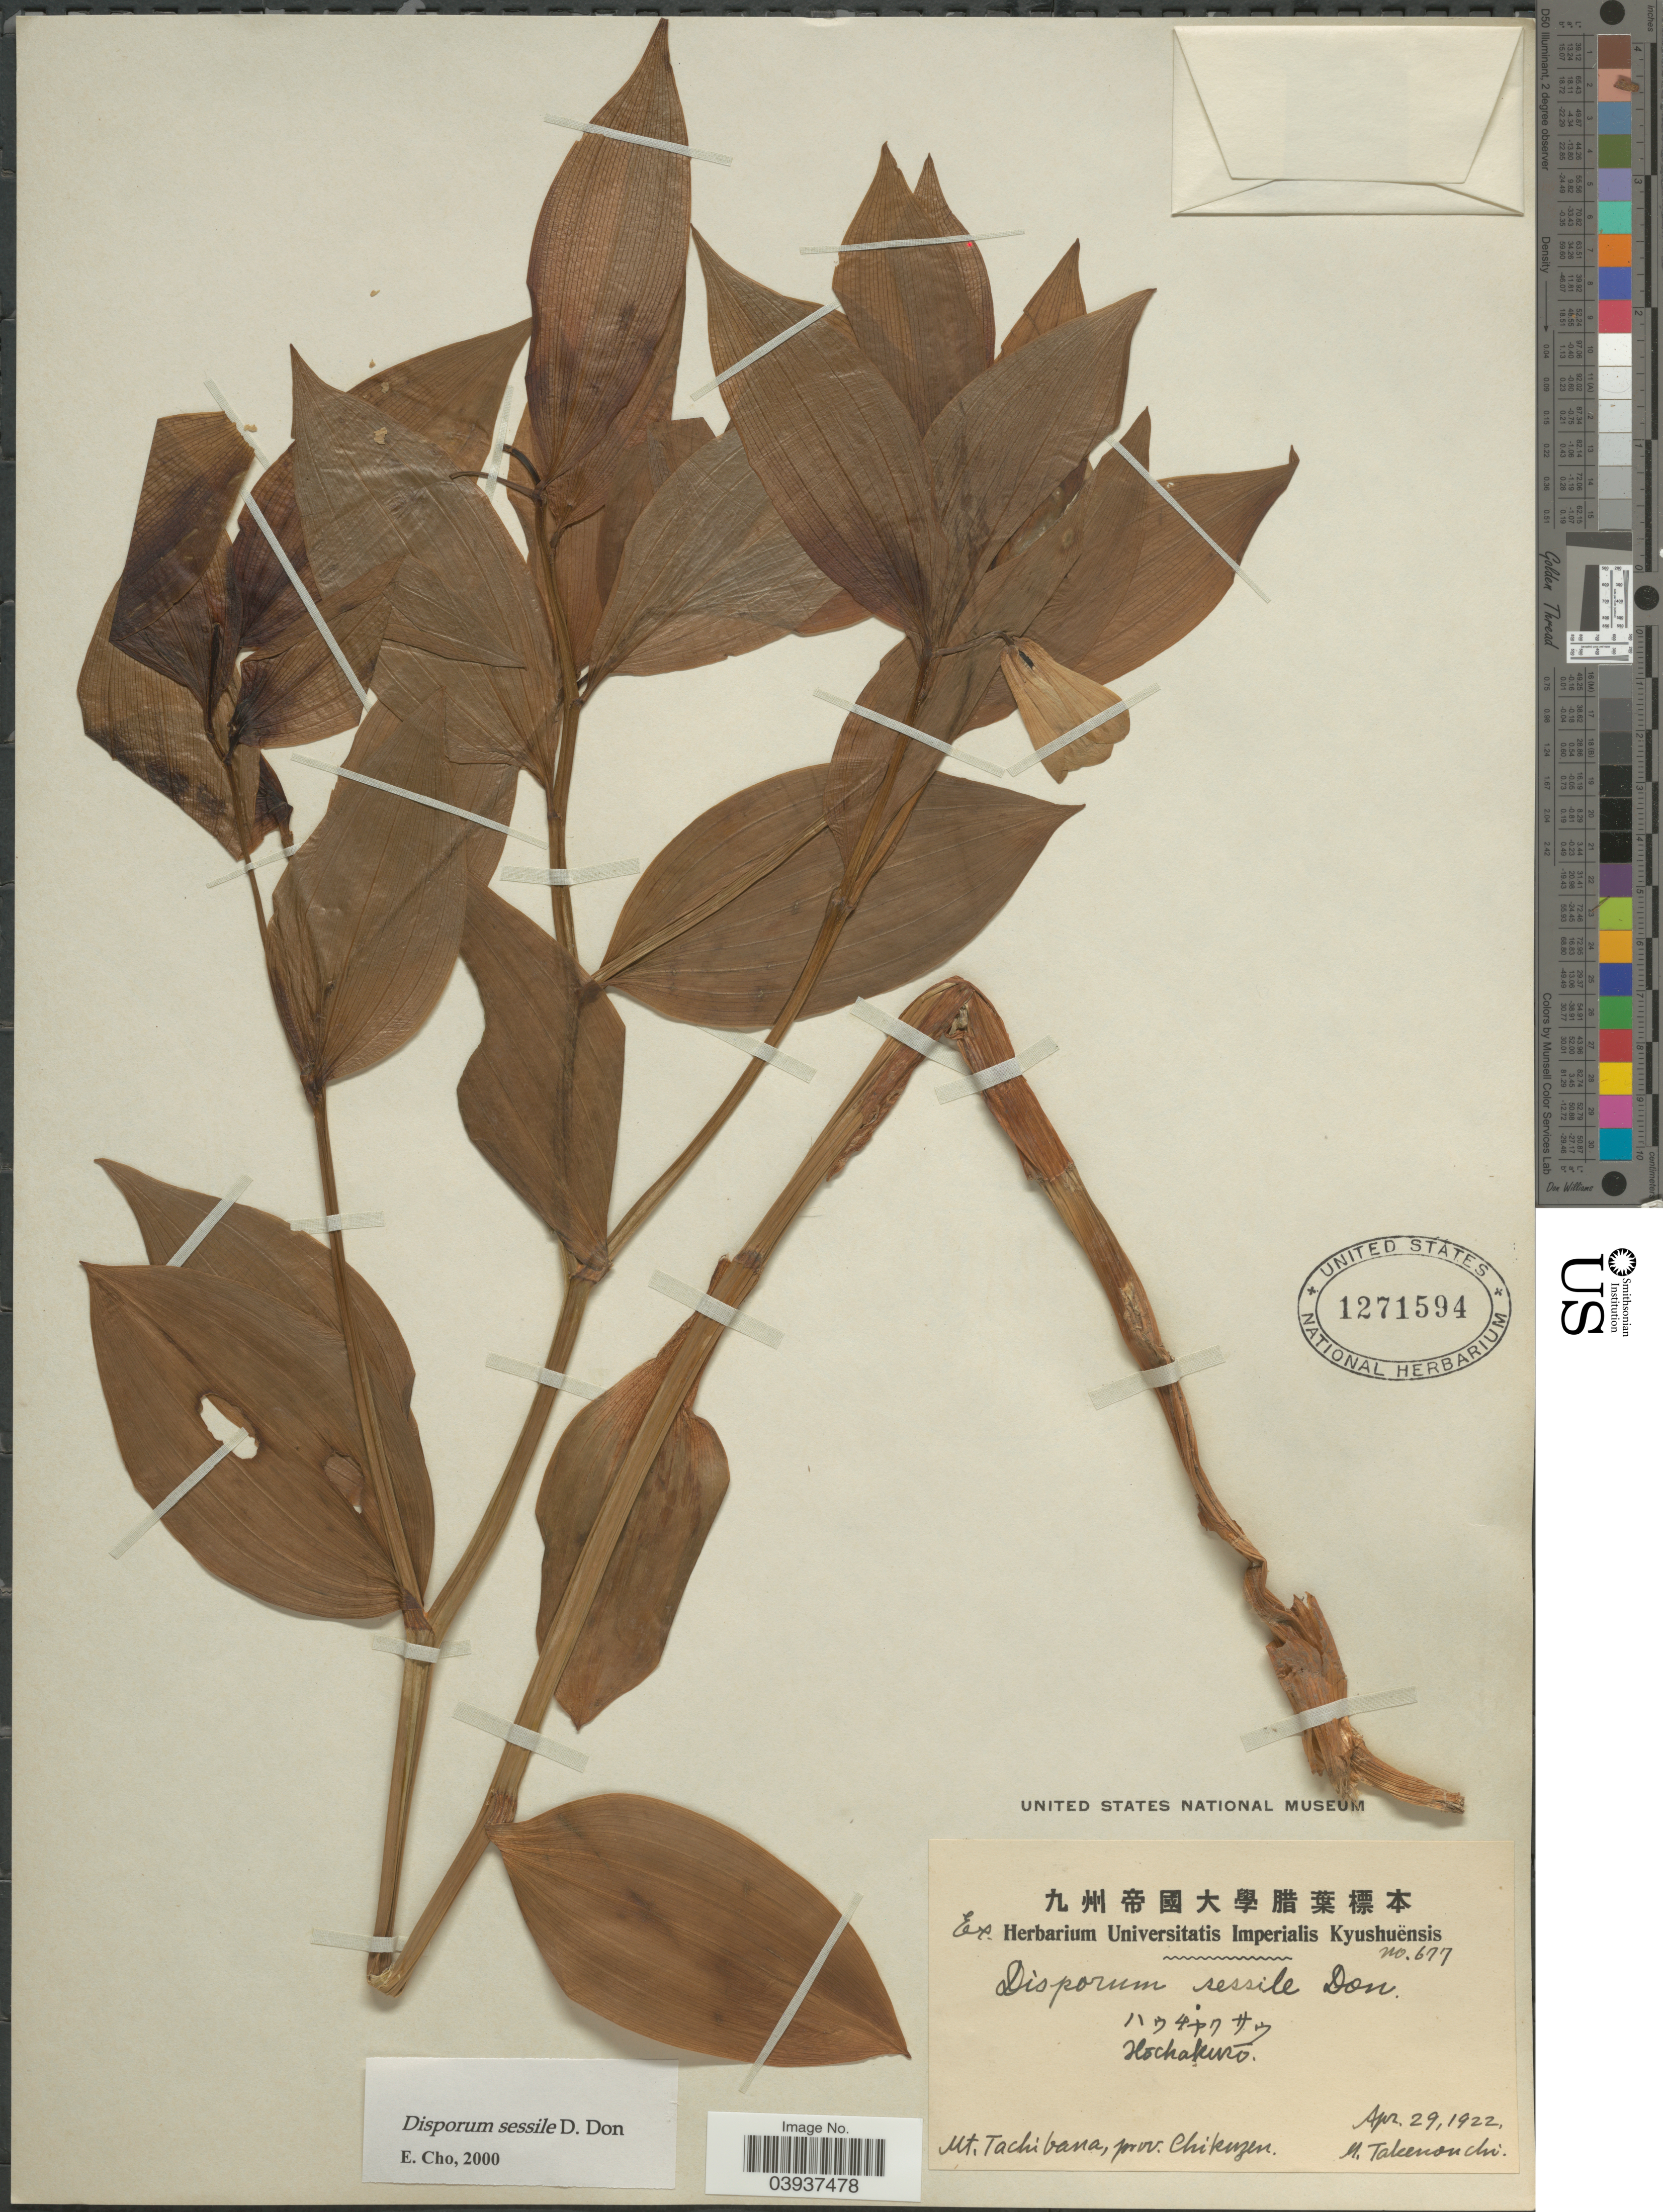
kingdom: Plantae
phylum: Tracheophyta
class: Liliopsida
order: Liliales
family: Colchicaceae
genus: Disporum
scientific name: Disporum sessile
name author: D. Don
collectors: M. Takenonchi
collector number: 677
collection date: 1922-04-29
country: Japan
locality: Hochakuro. Mt. Tachibana, prov. Chikuzen.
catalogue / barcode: US 1271594